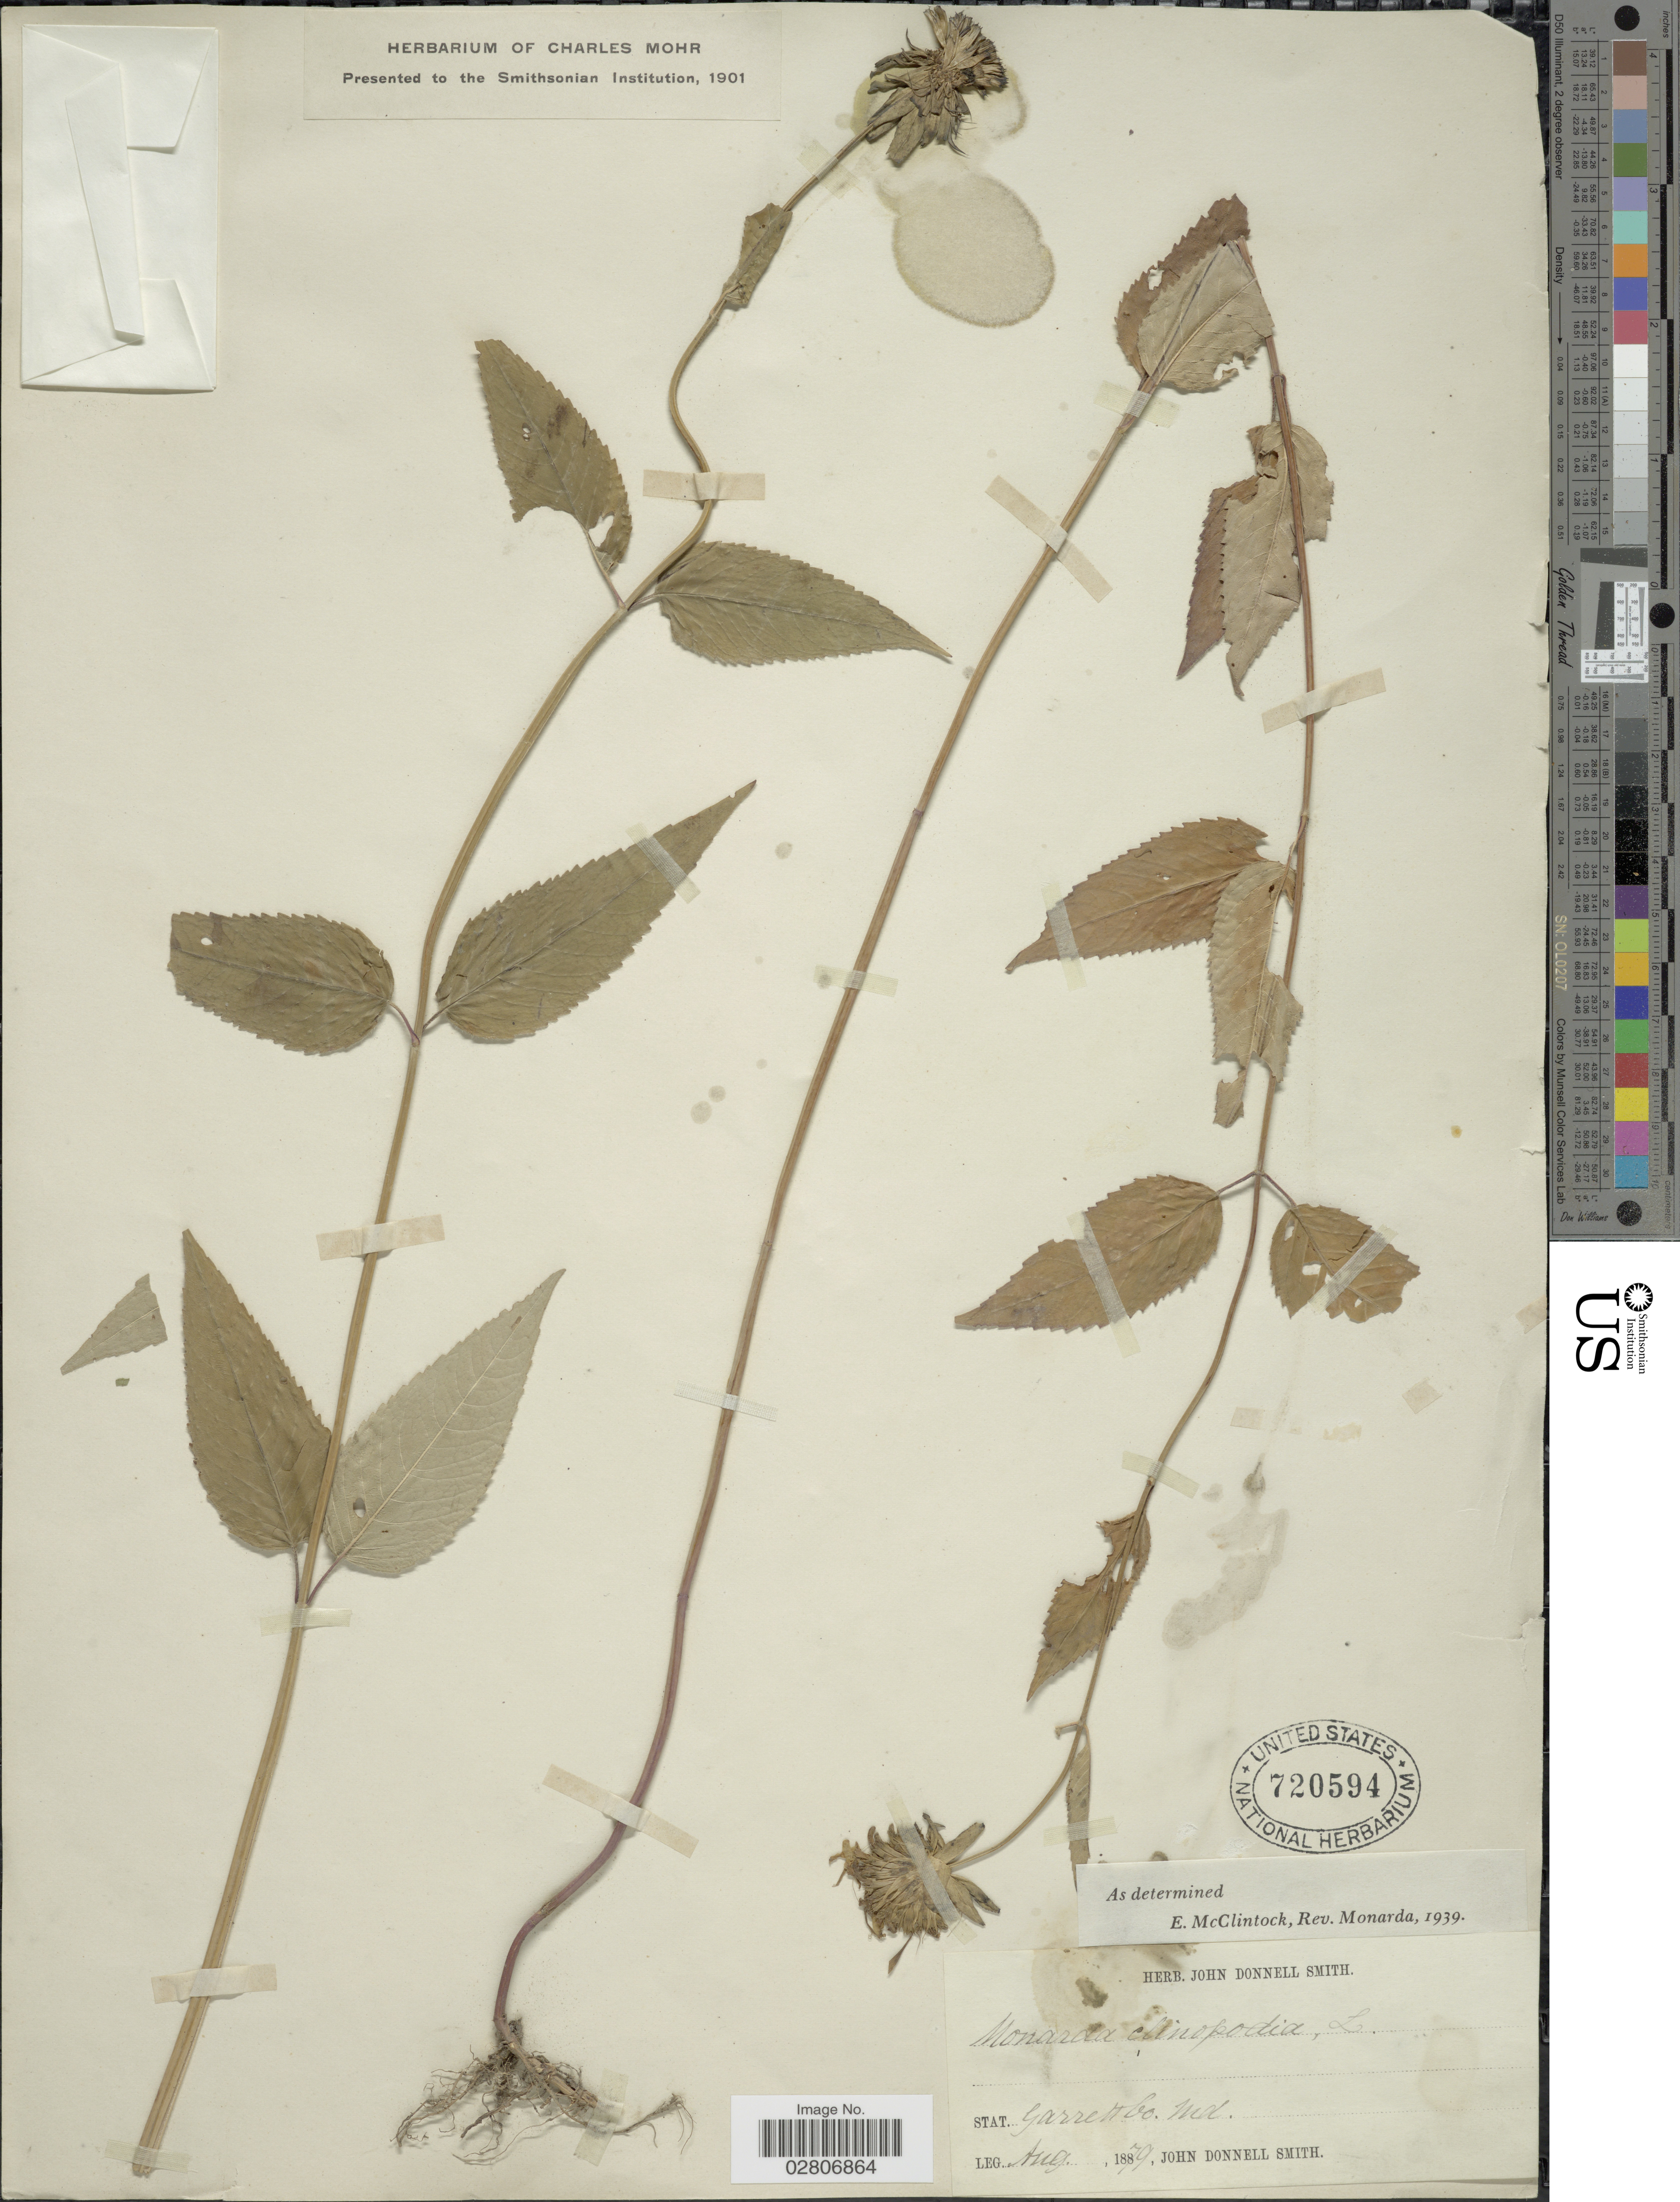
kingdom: Plantae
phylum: Tracheophyta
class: Magnoliopsida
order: Lamiales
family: Lamiaceae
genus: Monarda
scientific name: Monarda clinopodia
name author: L.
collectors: J. Donnell Smith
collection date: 1879-08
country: United States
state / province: Maryland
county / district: Garrett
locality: Stat. Garrett Co.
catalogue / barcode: US 720594